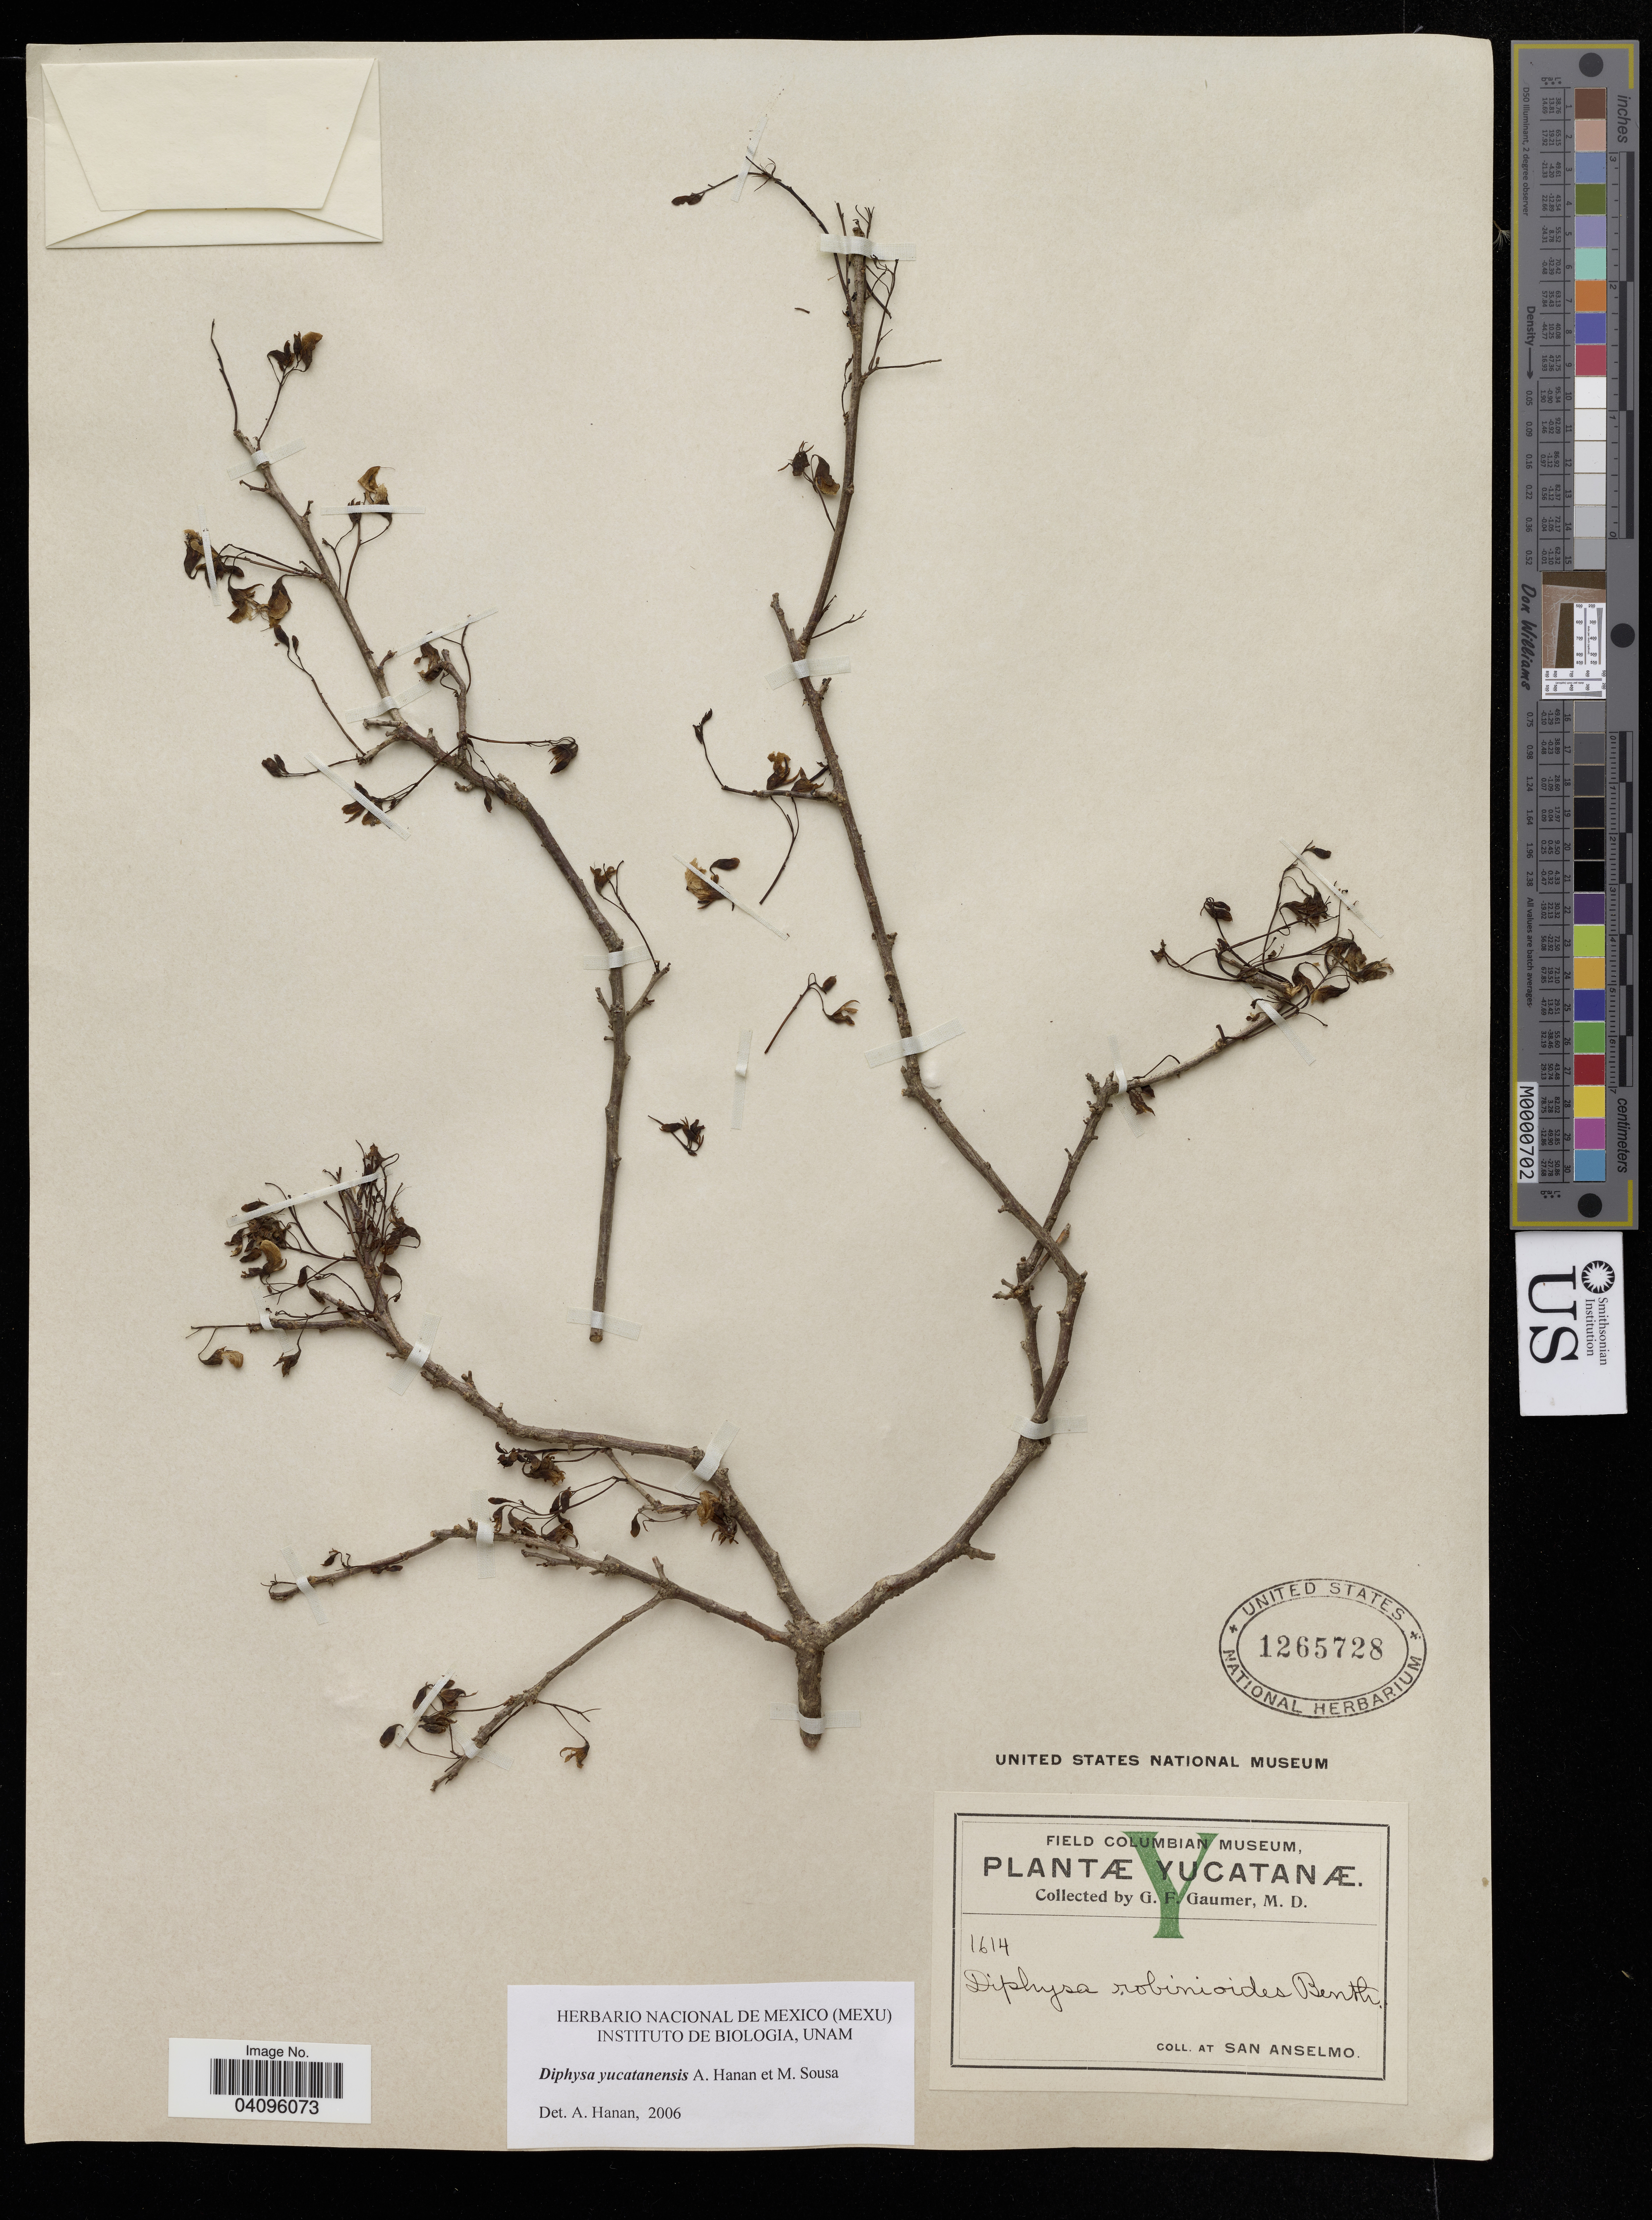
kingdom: Plantae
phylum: Tracheophyta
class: Magnoliopsida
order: Fabales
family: Fabaceae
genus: Diphysa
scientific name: Diphysa yucatanensis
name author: Hanan-Alipi & M. Sousa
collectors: G. Gaumer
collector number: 1614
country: Mexico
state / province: Yucatán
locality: San Anselmo.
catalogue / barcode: US 1265728